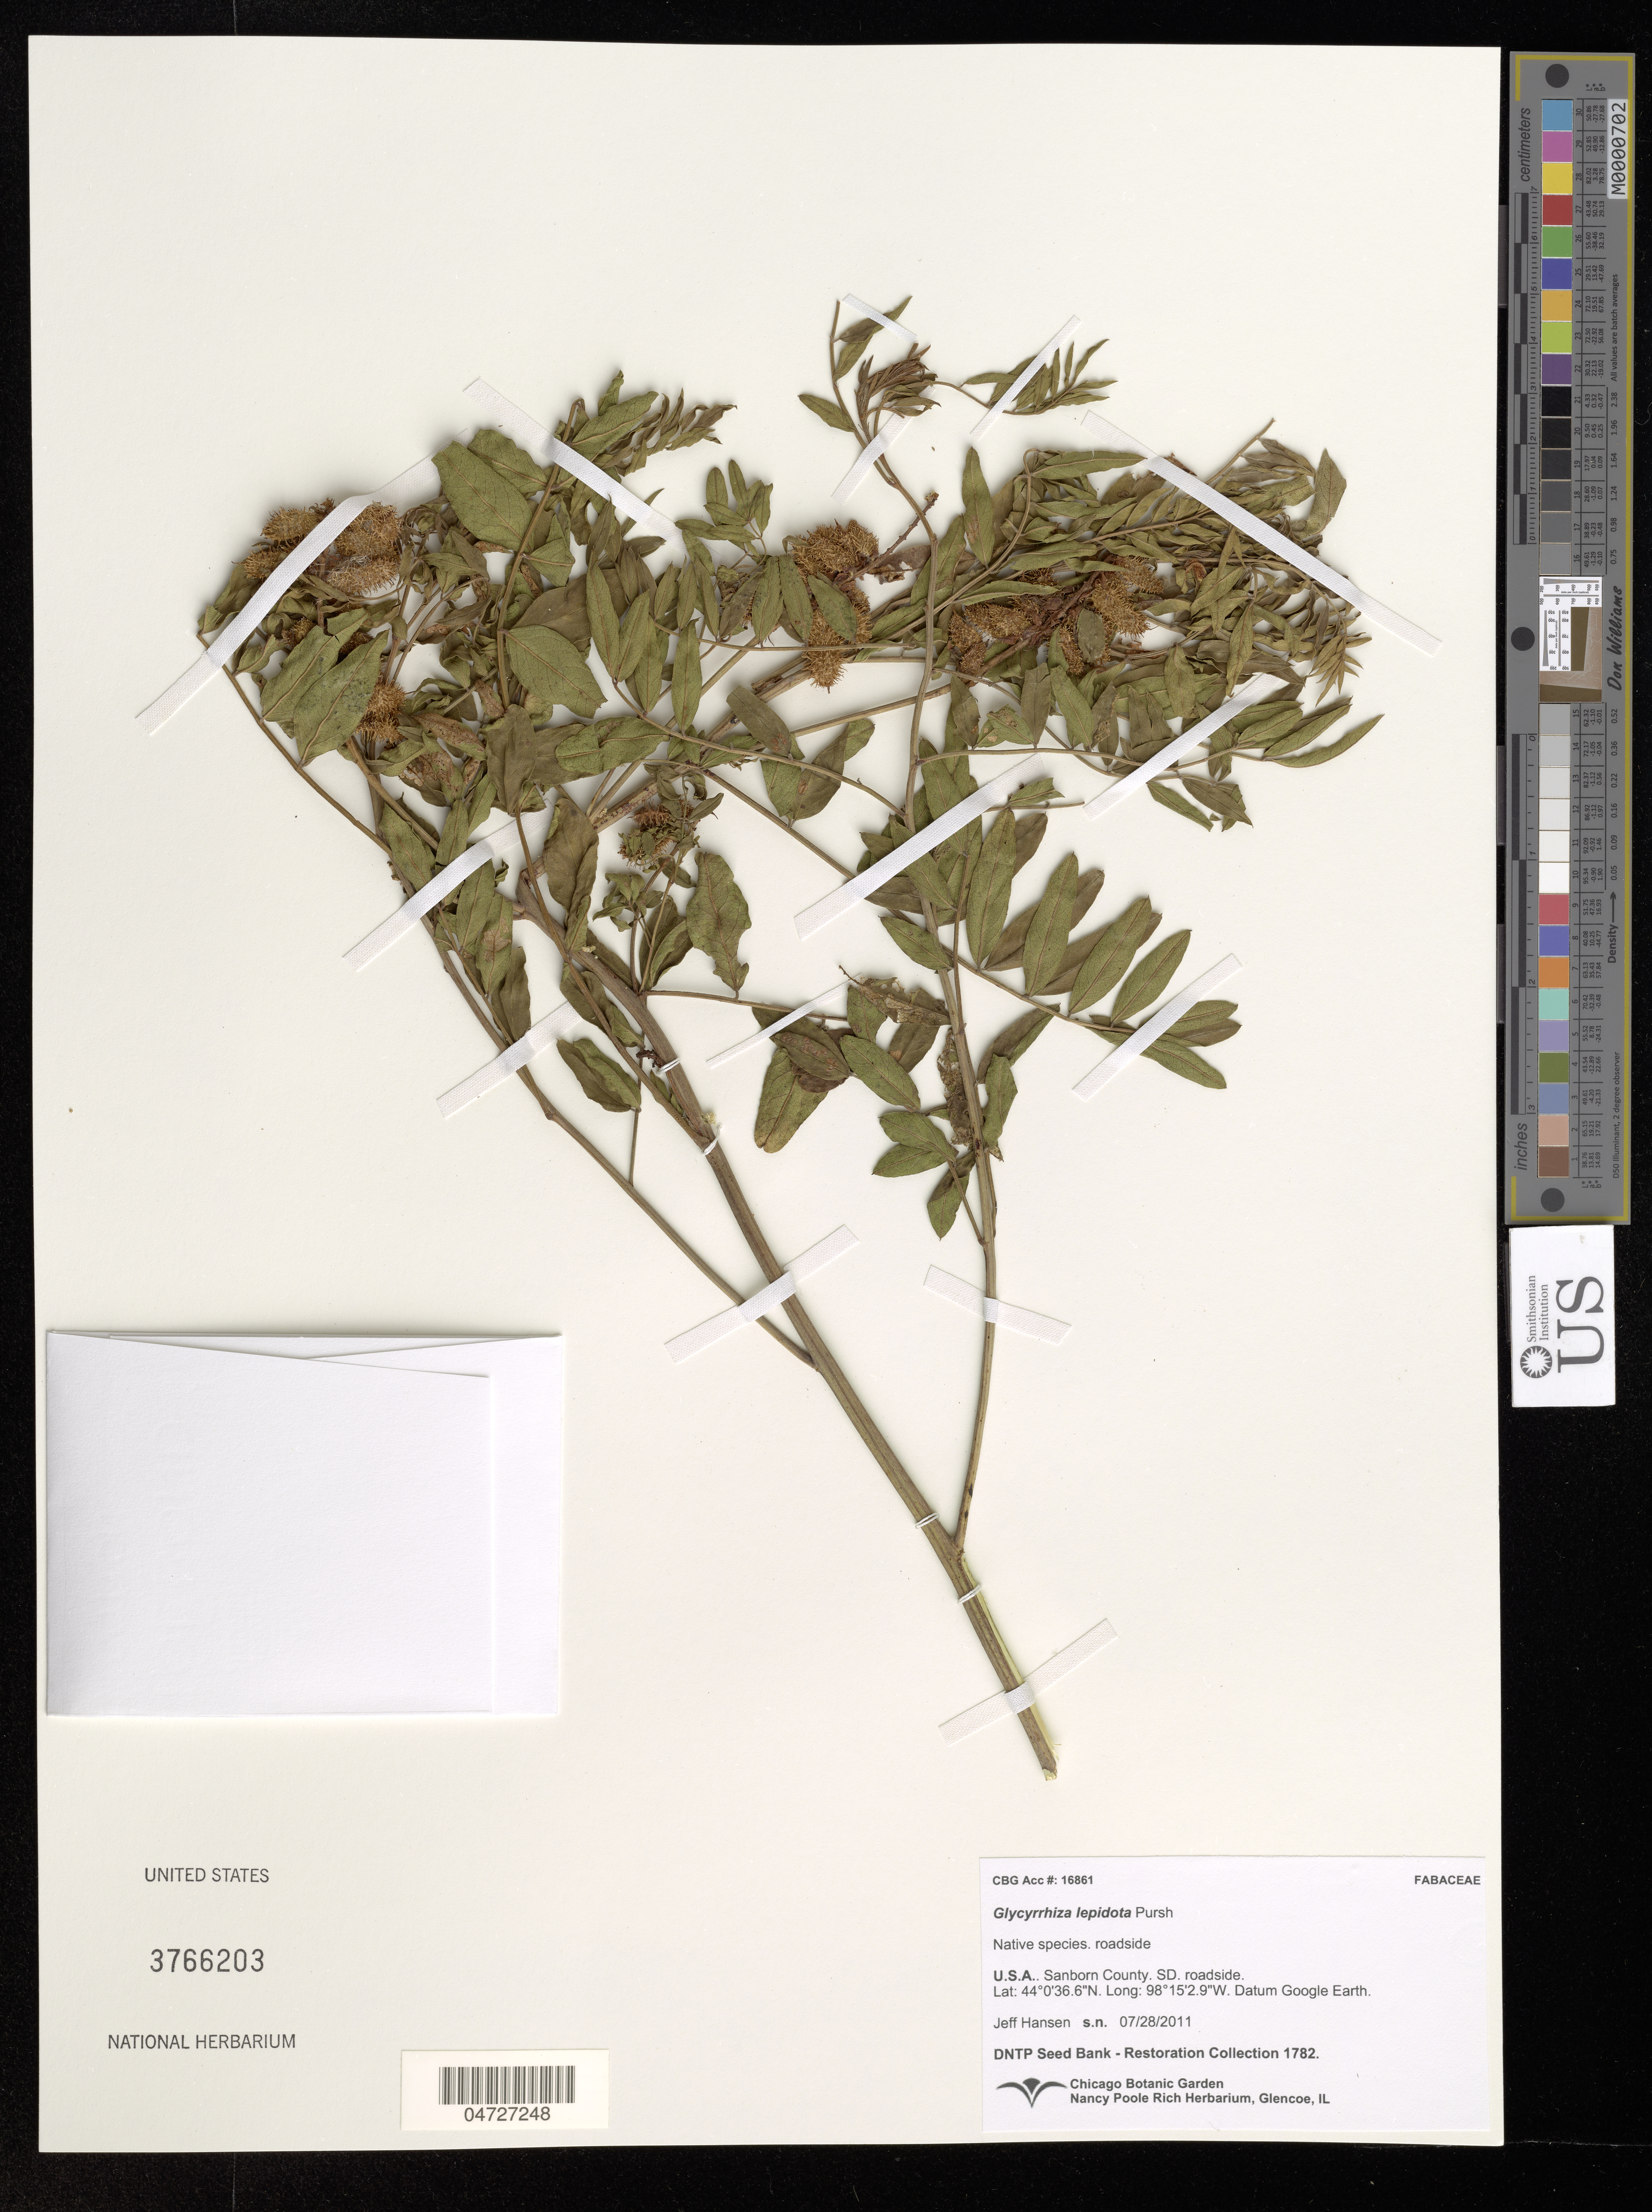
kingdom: Plantae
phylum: Tracheophyta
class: Magnoliopsida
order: Fabales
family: Fabaceae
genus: Glycyrrhiza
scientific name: Glycyrrhiza lepidota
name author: Pursh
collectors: J. Hansen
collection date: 2011-07-28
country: United States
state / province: South Dakota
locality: Sanborn County. roadside.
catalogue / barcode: US 3766203